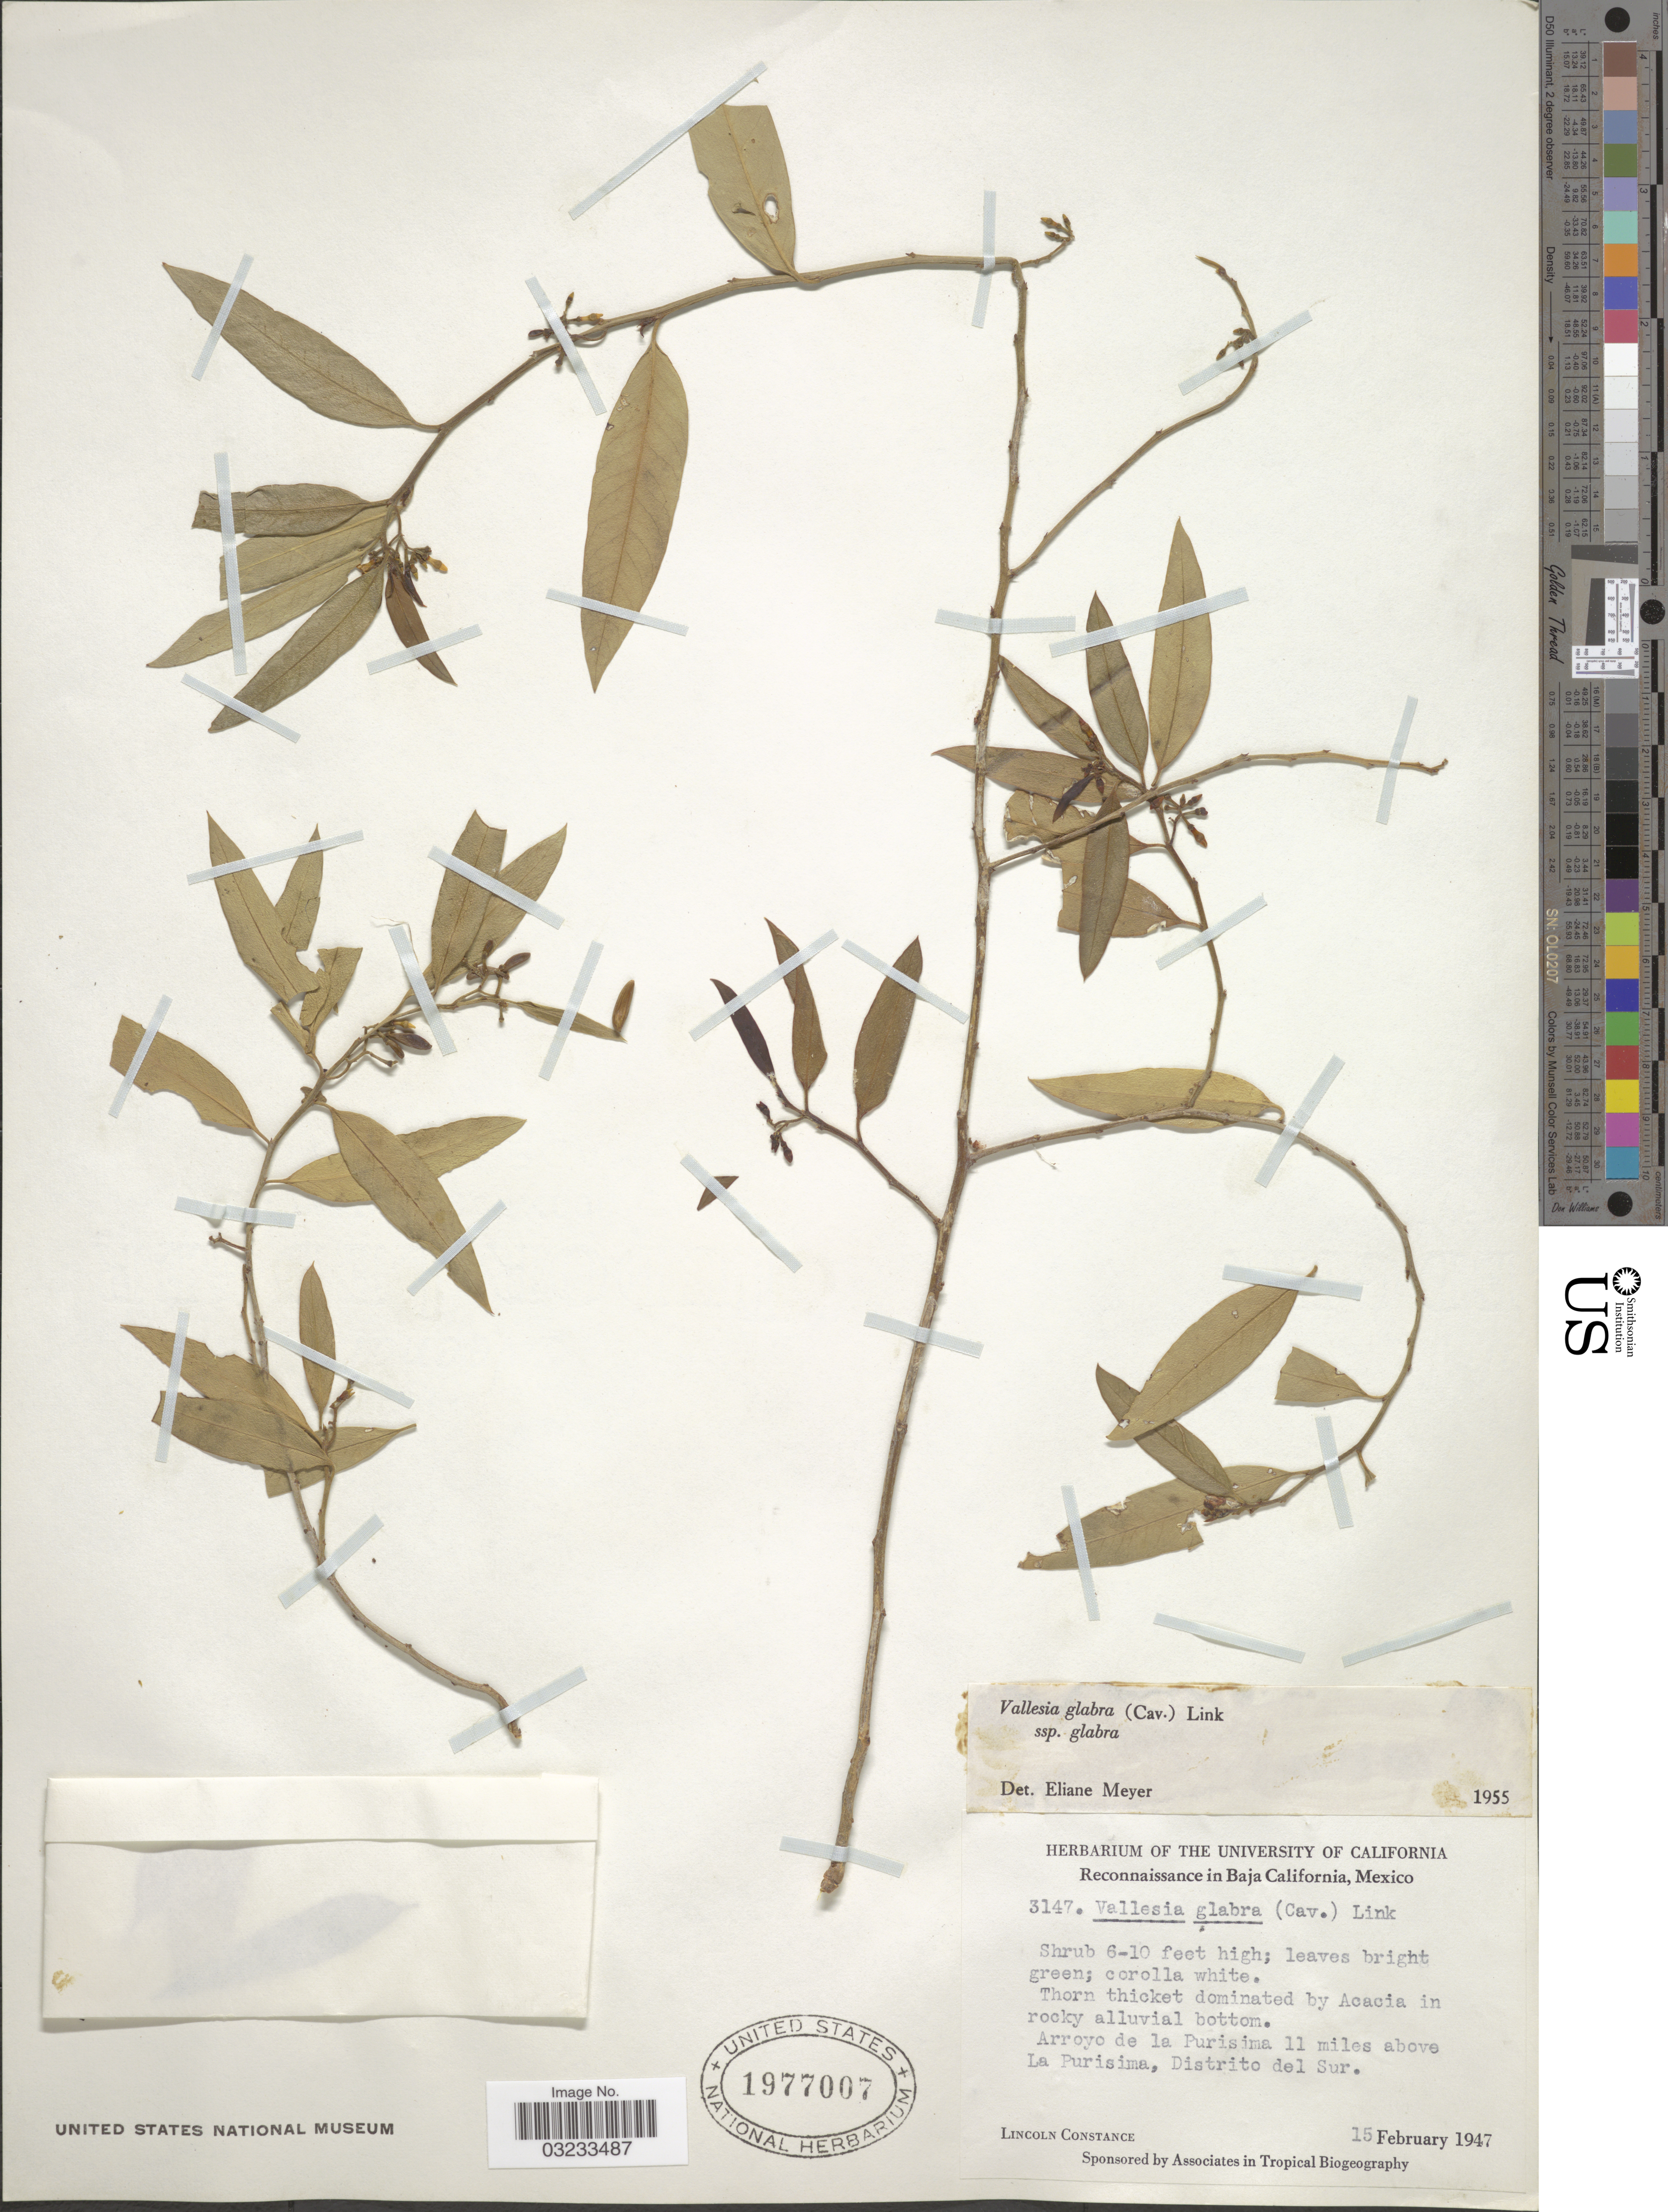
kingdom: Plantae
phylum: Tracheophyta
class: Magnoliopsida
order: Gentianales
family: Apocynaceae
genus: Vallesia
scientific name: Vallesia glabra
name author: (Cav.) Link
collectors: L. Constance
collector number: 3147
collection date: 1947-02-15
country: Mexico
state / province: Baja California Sur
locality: Reconnaissance in Baja California, Mexico, Arroyo de la Purisima 11 miles above La Purisima, Distrito del Sur.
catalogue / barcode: US 1977007